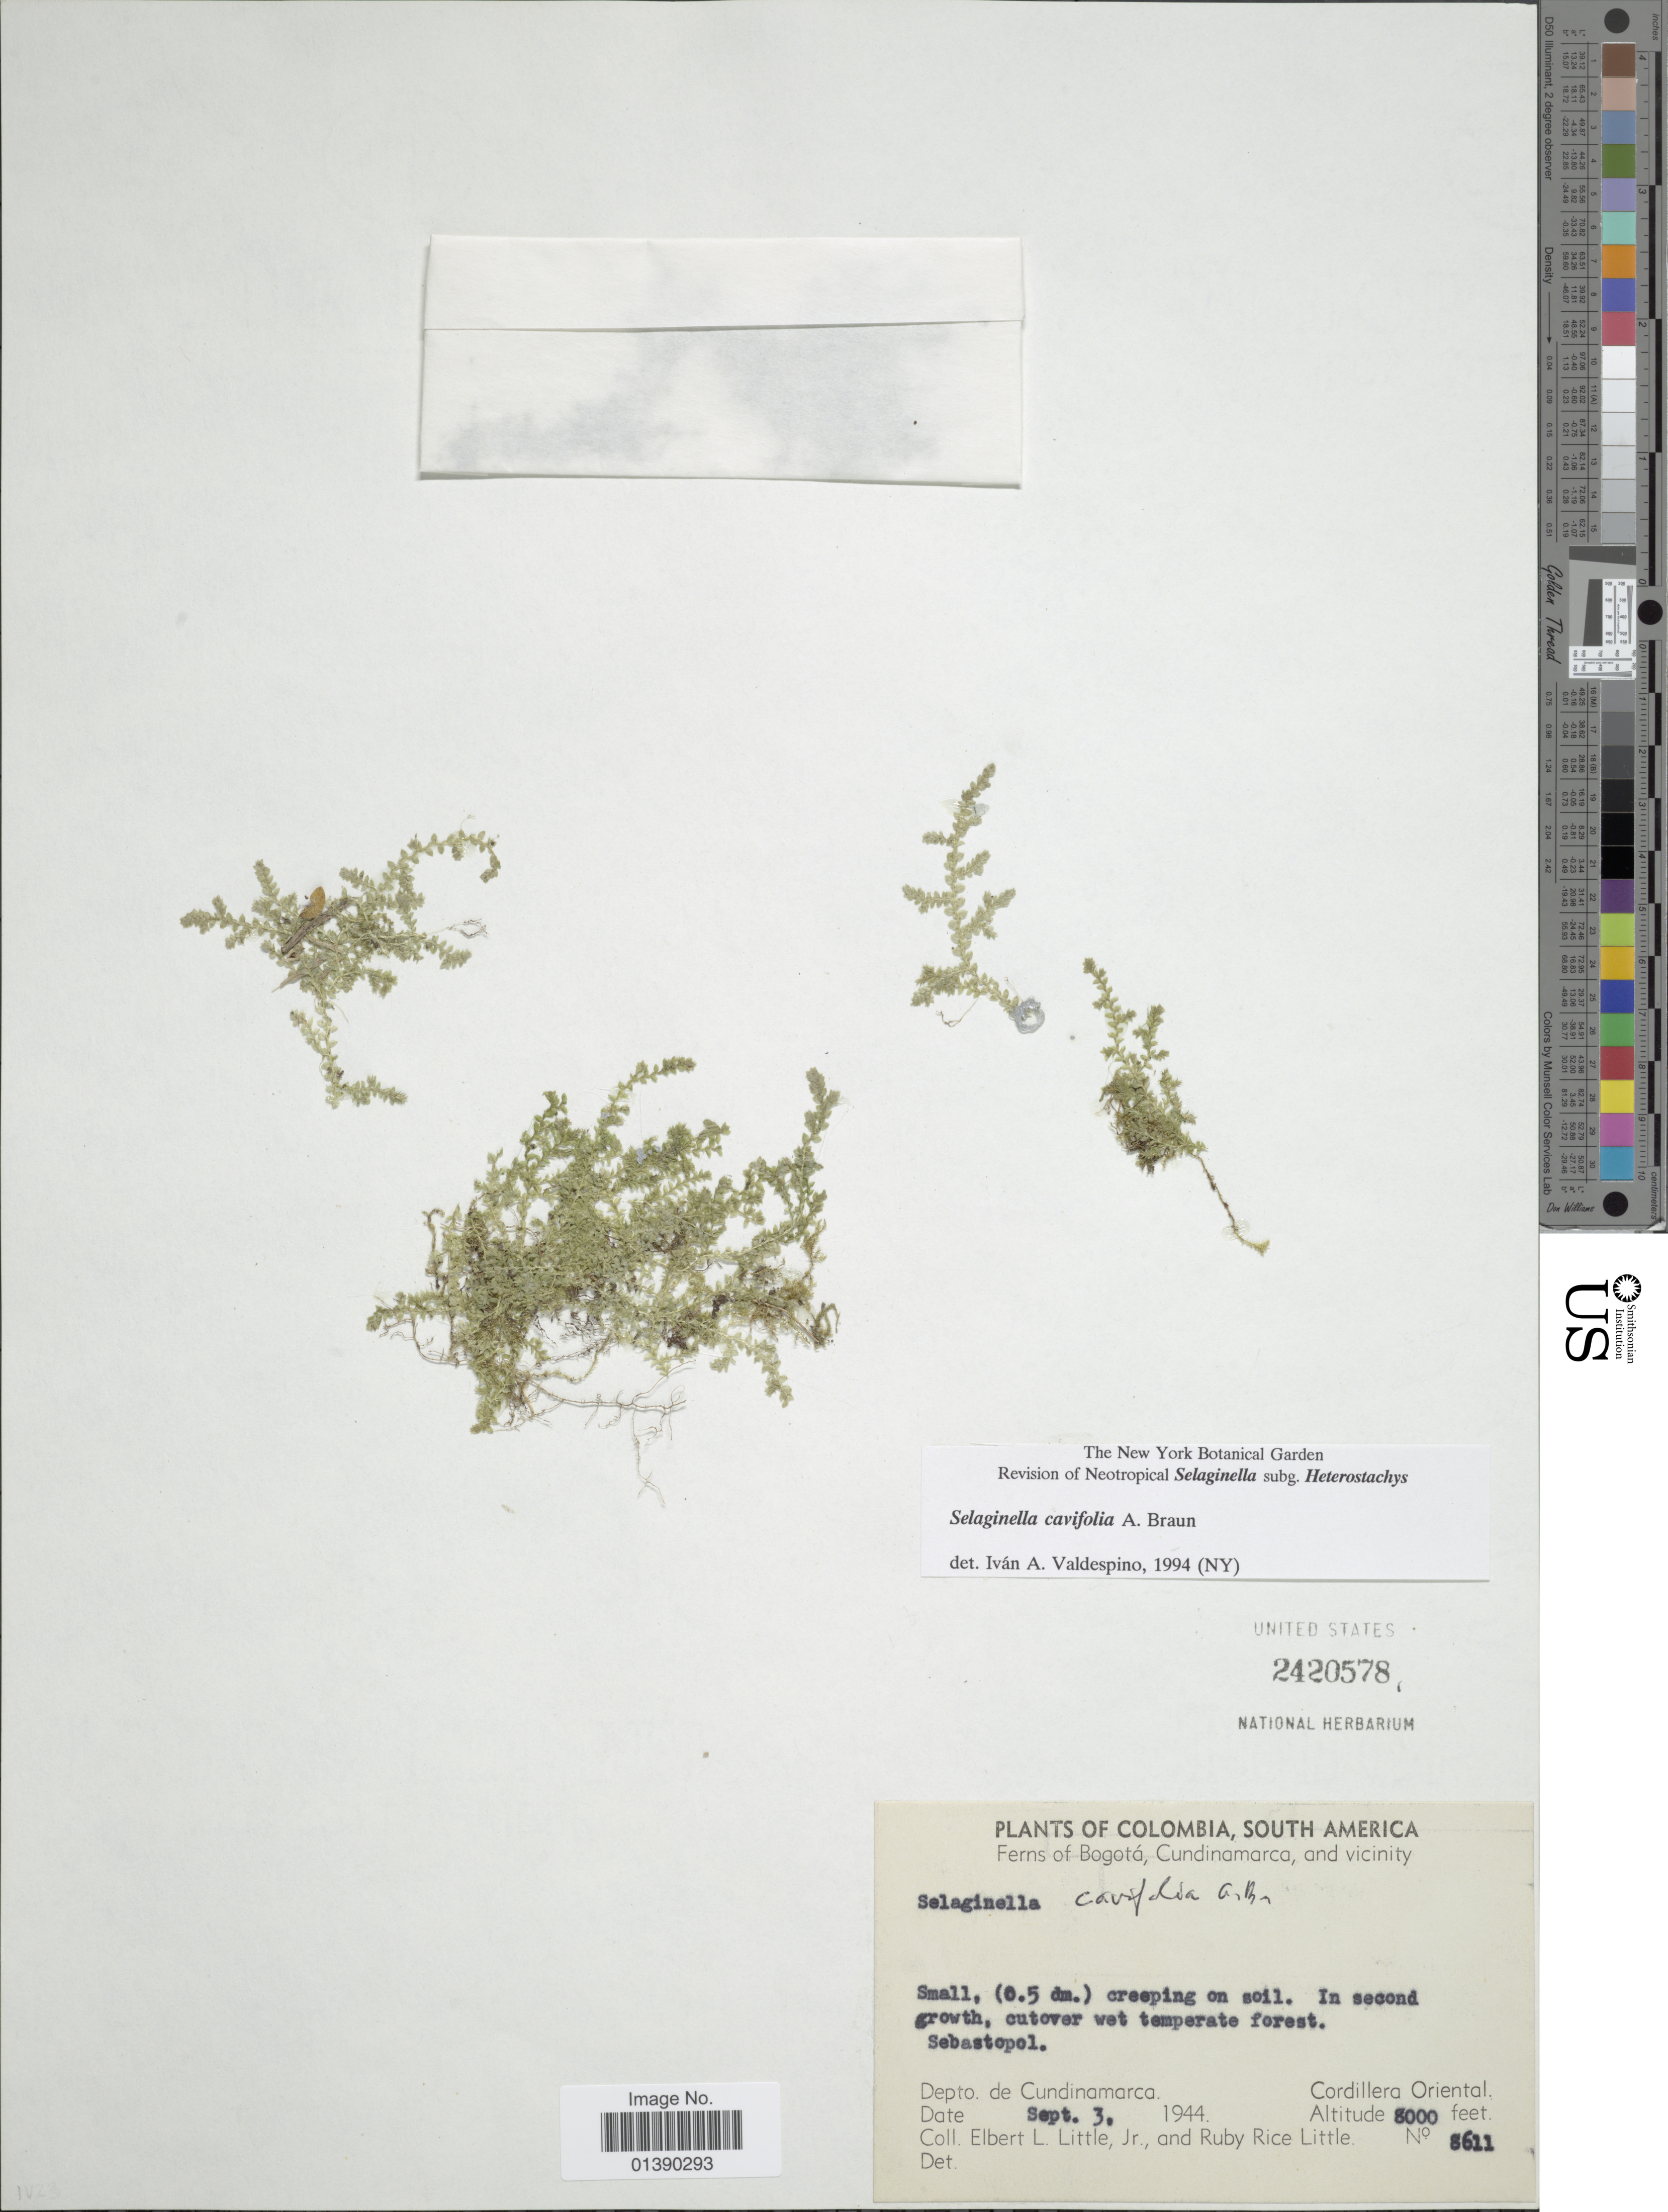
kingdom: Plantae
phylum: Tracheophyta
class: Lycopodiopsida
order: Selaginellales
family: Selaginellaceae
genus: Selaginella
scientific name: Selaginella cavifolia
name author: A. Braun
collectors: E. L. Little & R. R. Little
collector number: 8611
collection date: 1944-09-03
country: Colombia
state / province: Cundinamarca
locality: South America, Cordillera Oriental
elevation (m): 2438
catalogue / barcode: US 2420578